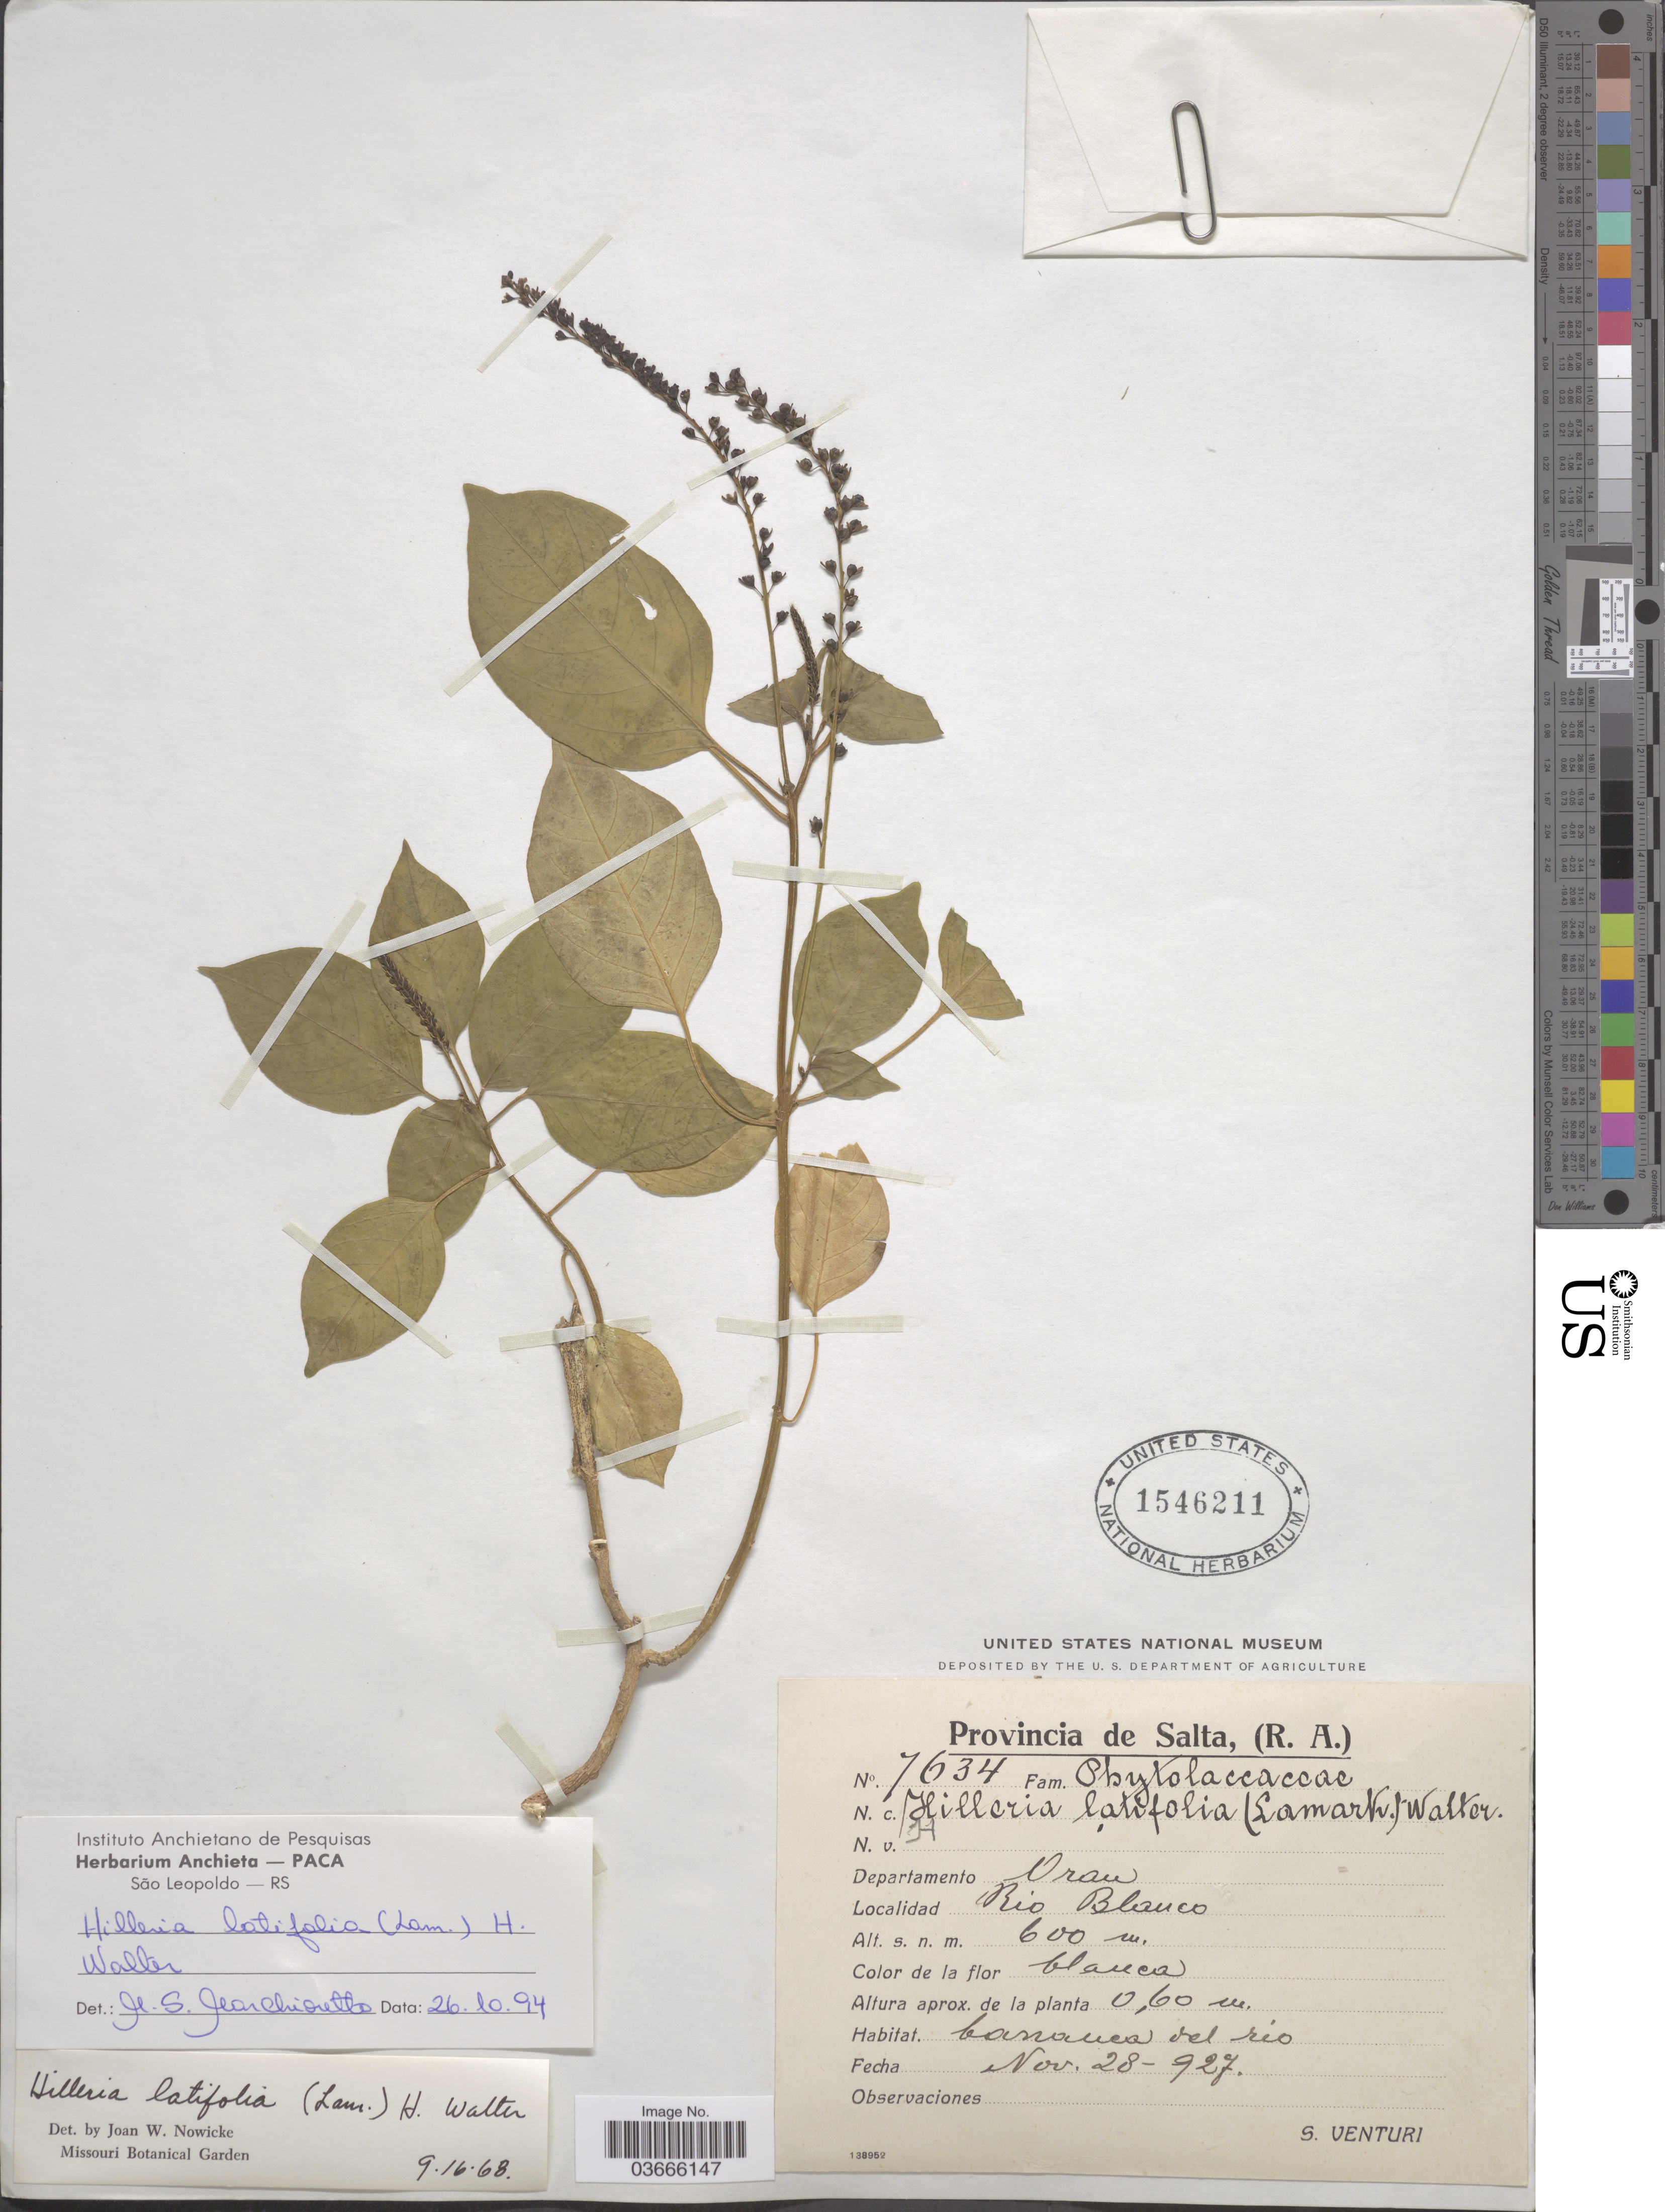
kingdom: Plantae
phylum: Tracheophyta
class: Magnoliopsida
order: Caryophyllales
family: Phytolaccaceae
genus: Hilleria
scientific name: Hilleria latifolia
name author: (Lam.) H. Walter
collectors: S. Venturi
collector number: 7634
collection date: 1927-11-28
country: Argentina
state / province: Salta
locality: Departamento Oran. Rio Blanco.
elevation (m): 600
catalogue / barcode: US 1546211